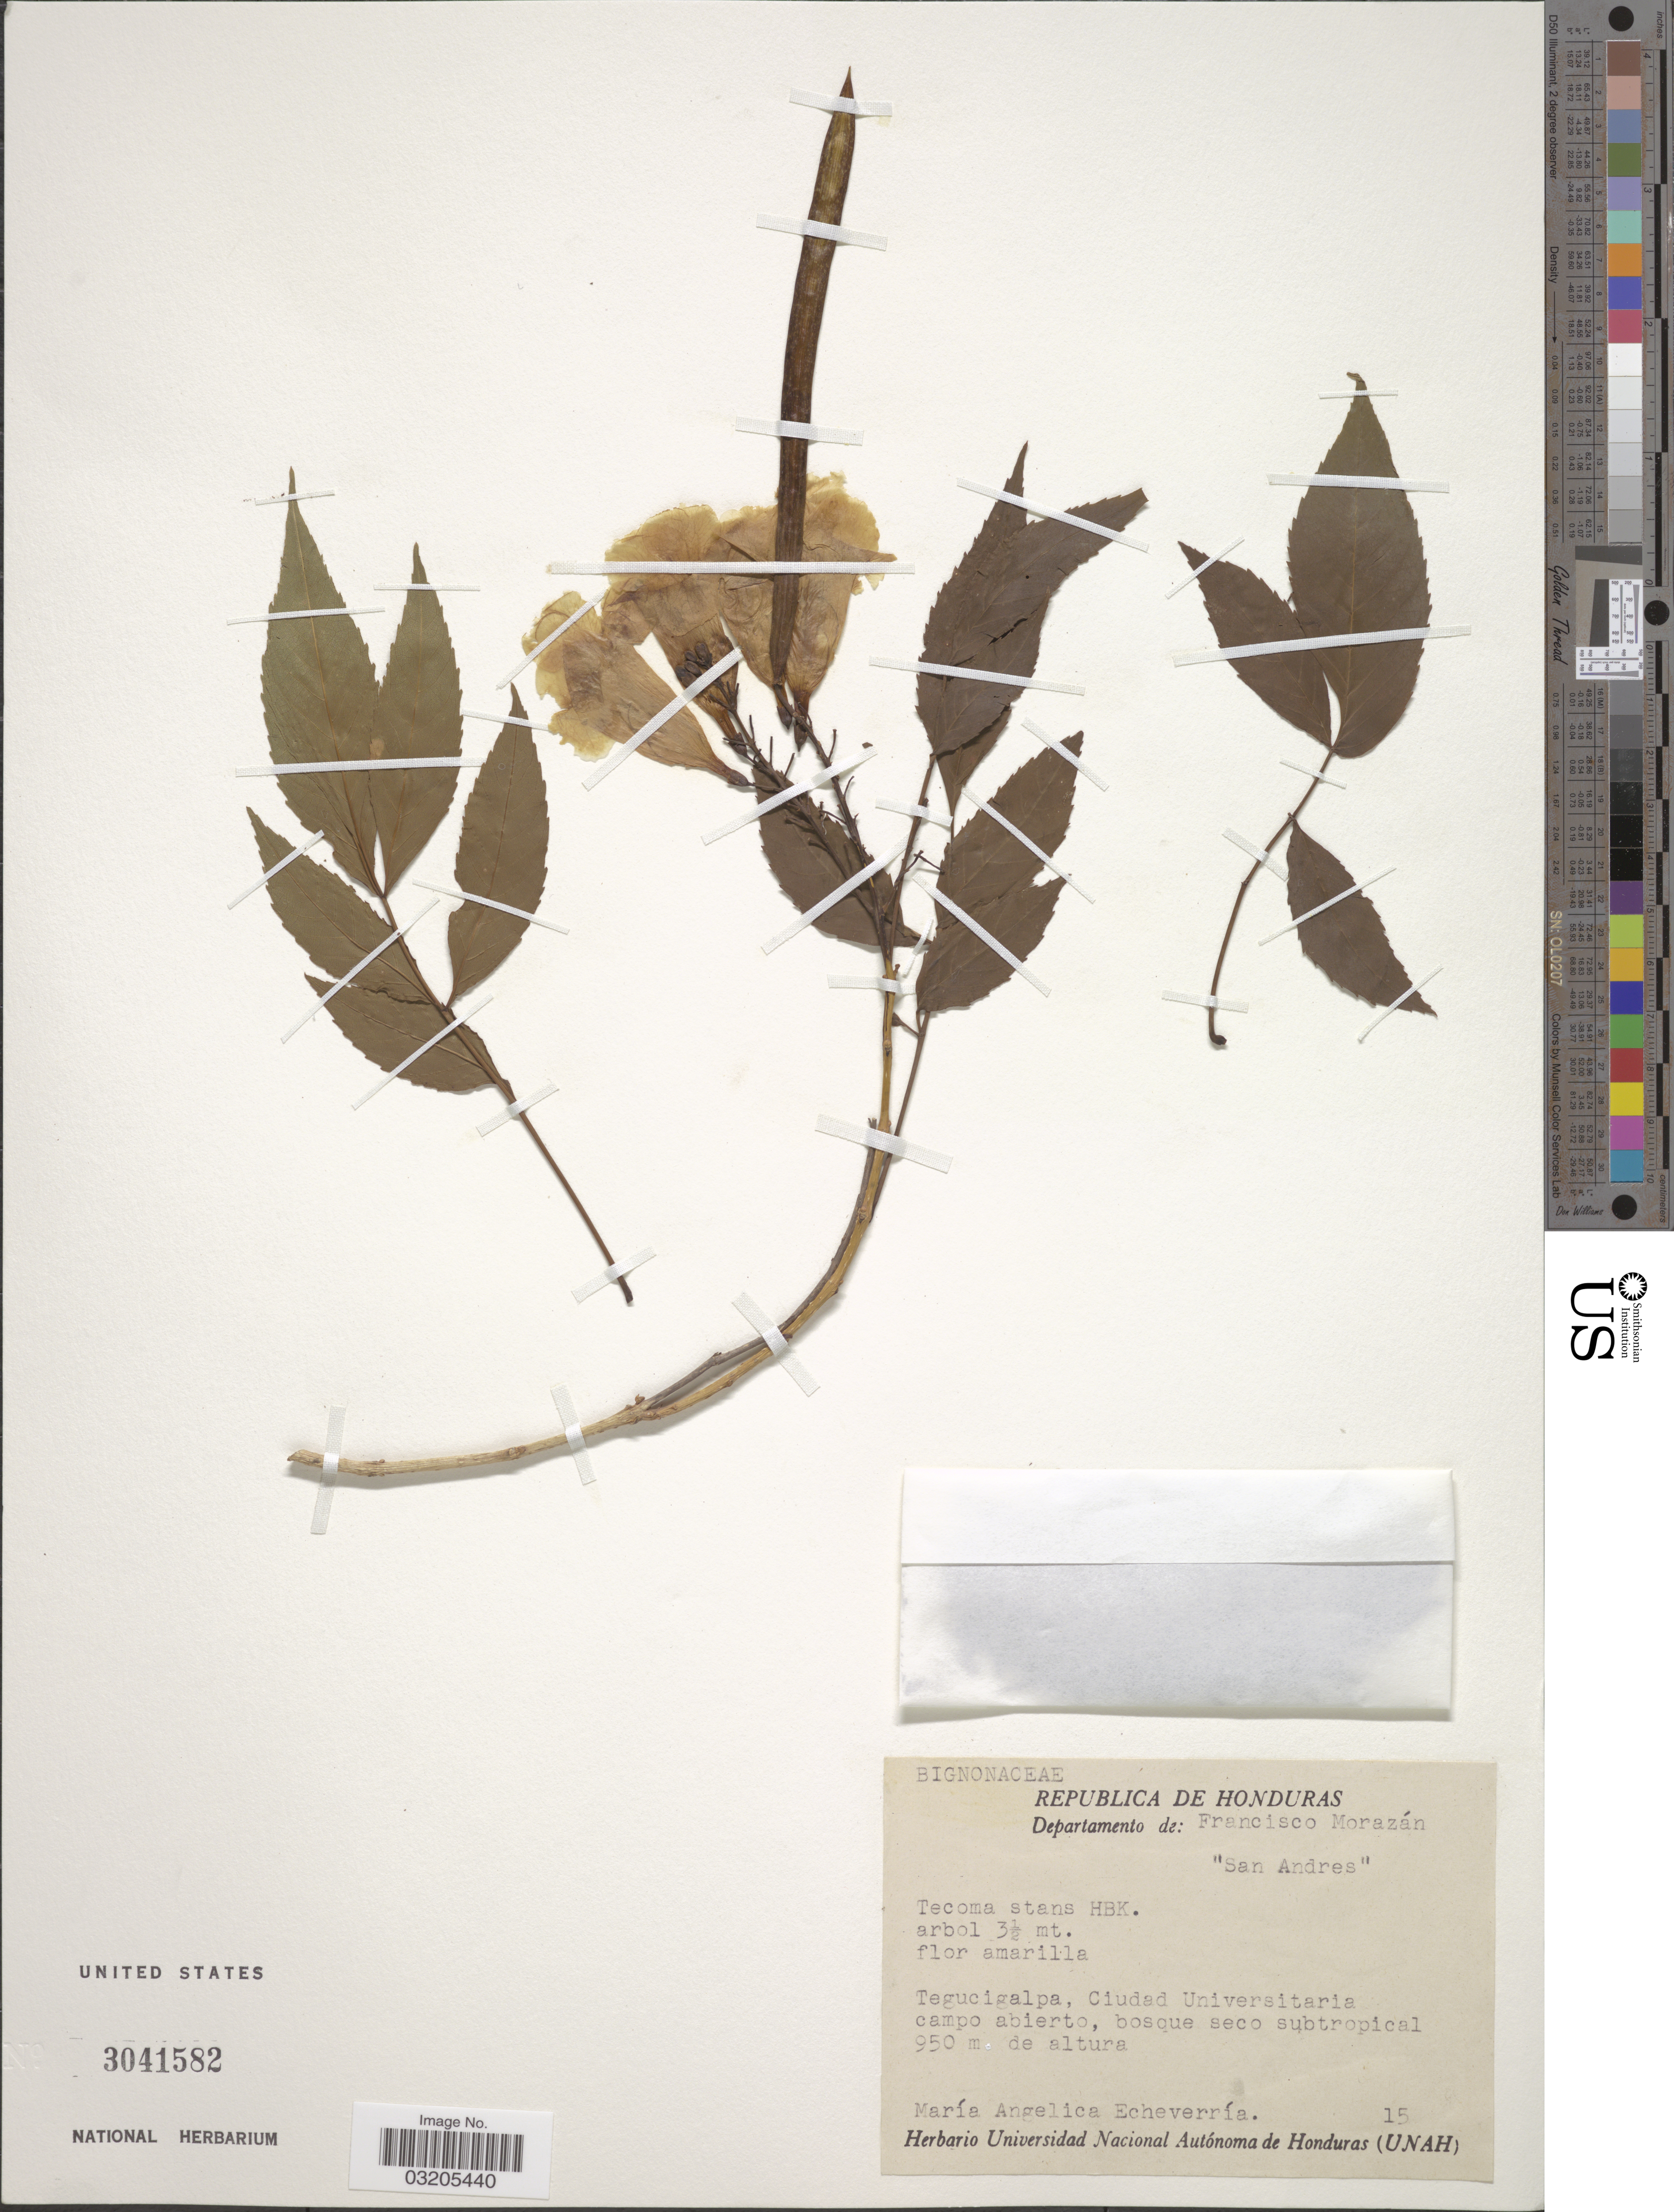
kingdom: Plantae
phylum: Tracheophyta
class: Magnoliopsida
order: Lamiales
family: Bignoniaceae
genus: Tecoma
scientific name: Tecoma stans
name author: (L.) Juss. ex Kunth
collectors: M. Echeverria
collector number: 15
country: Honduras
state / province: Fco. Morazán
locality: Departamento de: Francisco Morazán. "San Andres". Tegucigalpa, Ciudad Universitaria campo abierto.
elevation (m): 950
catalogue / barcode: US 3041582